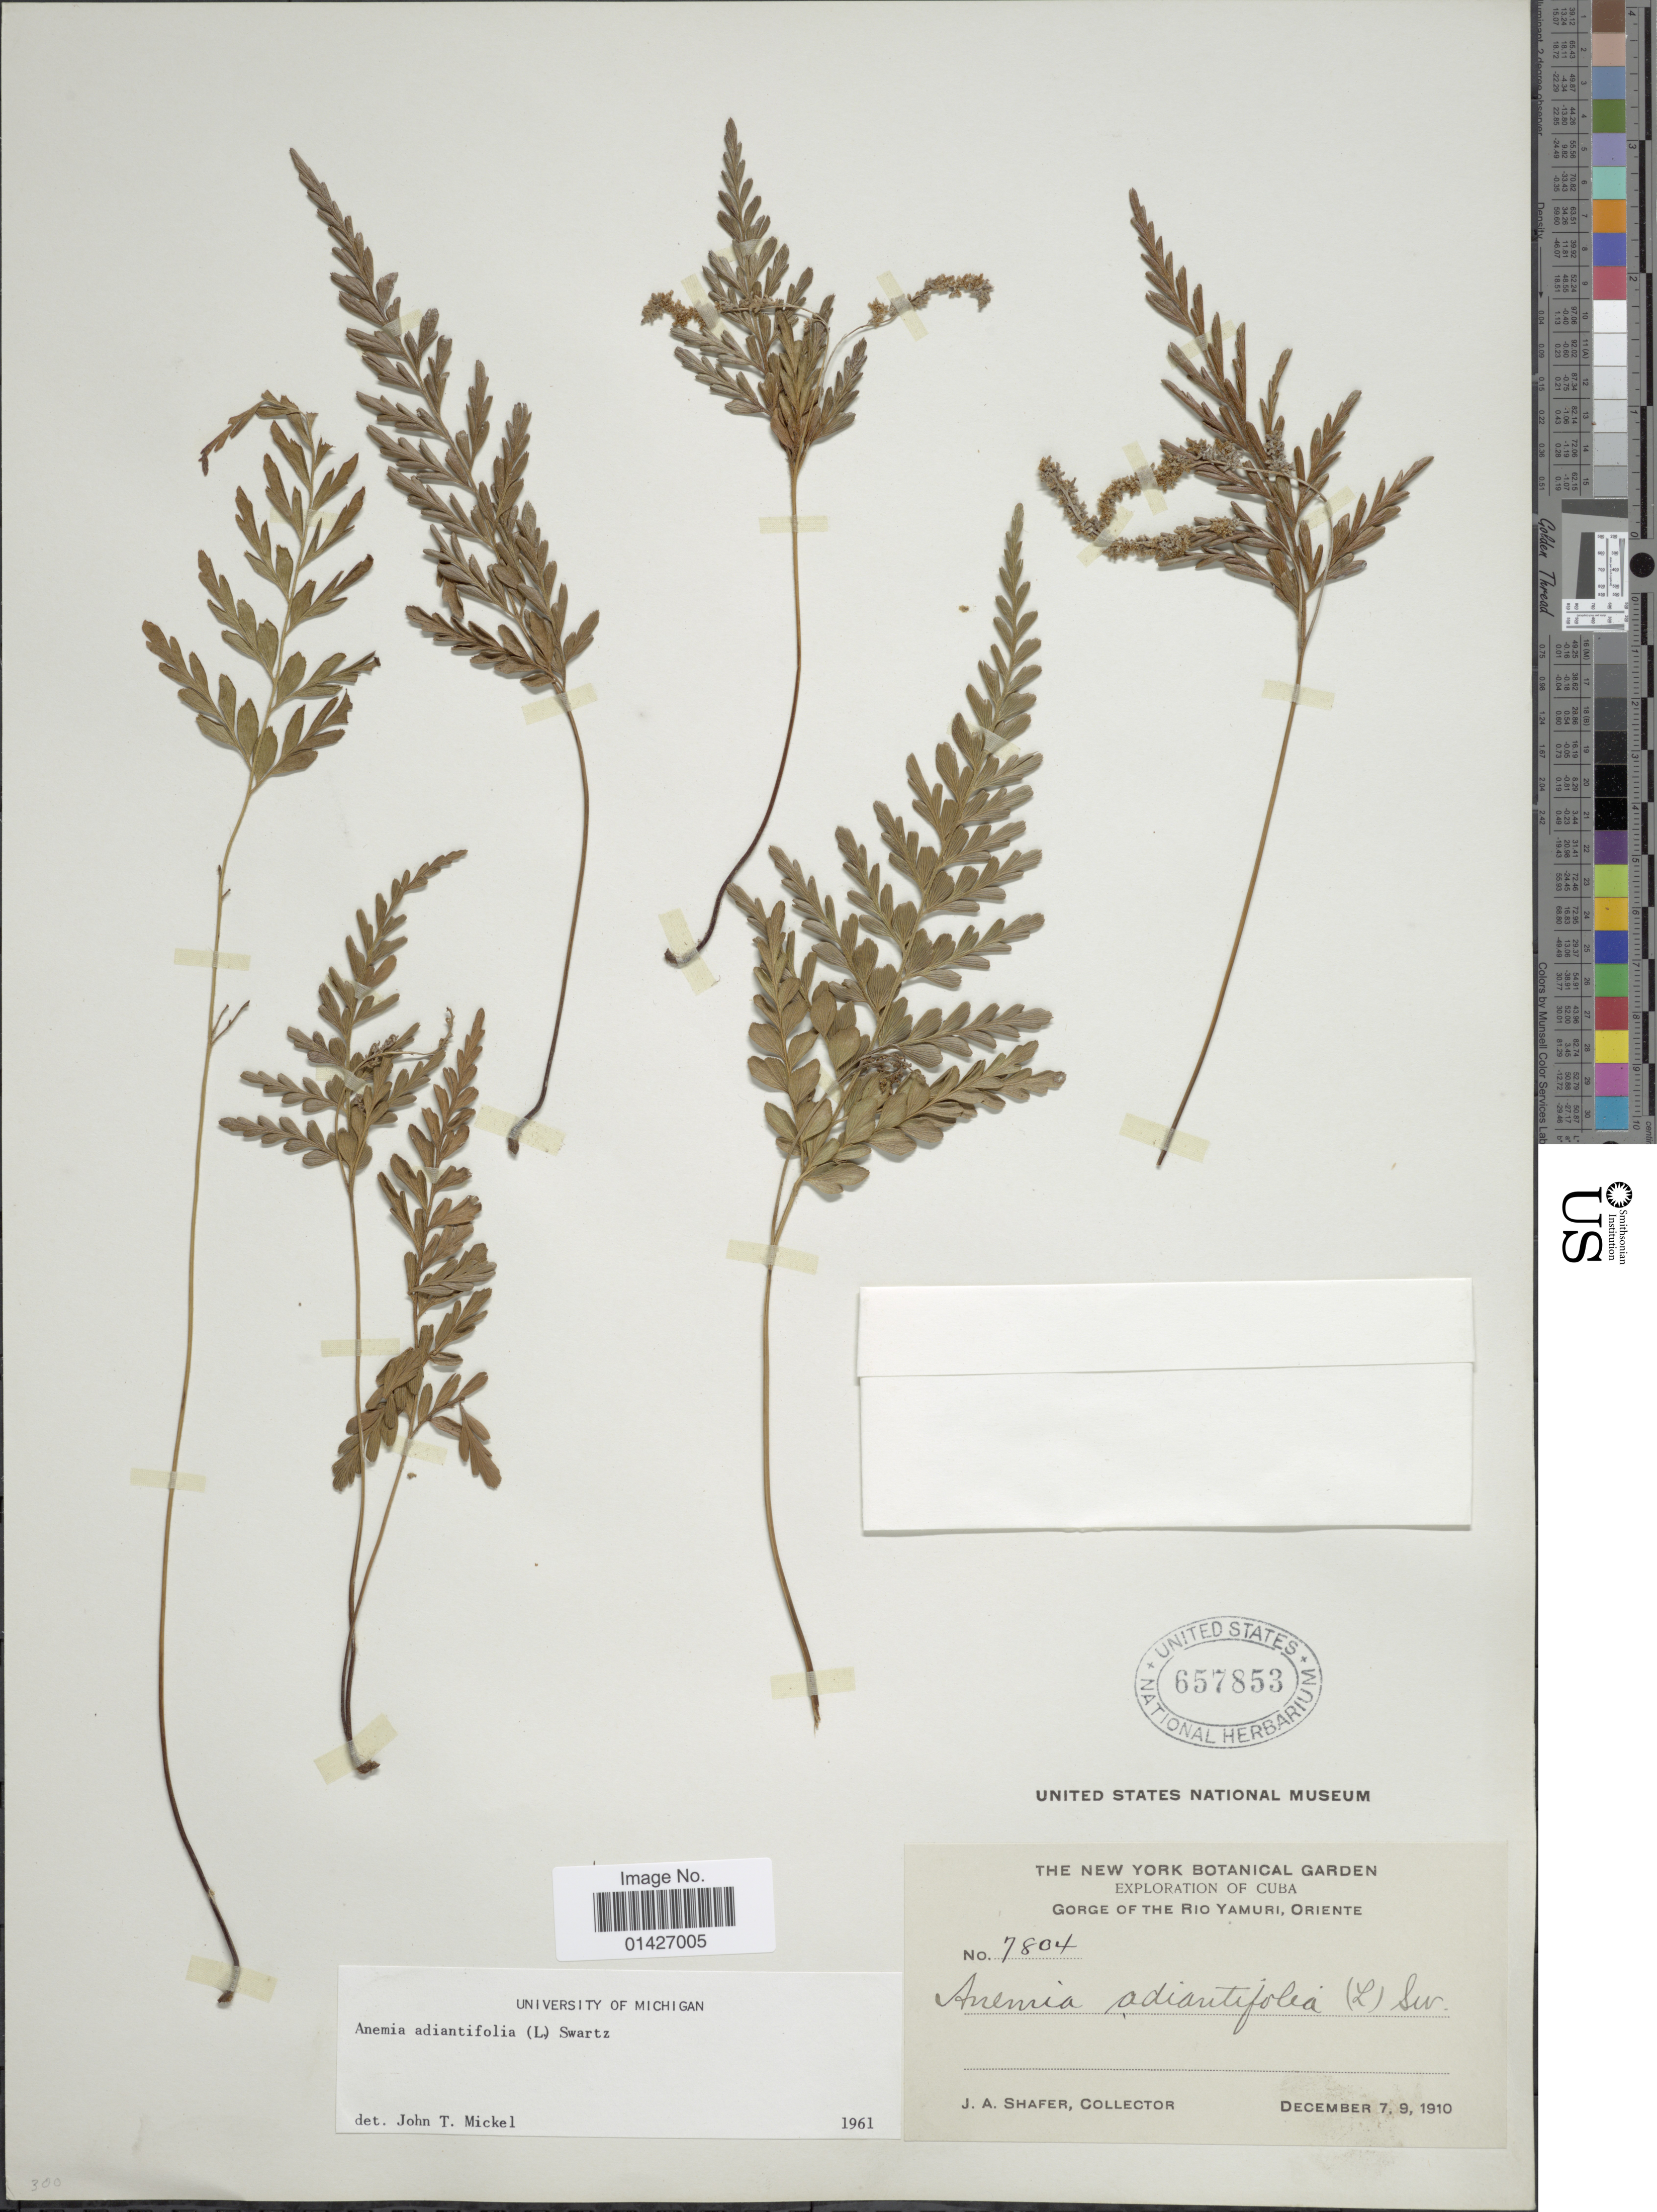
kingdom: Plantae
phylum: Tracheophyta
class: Polypodiopsida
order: Schizaeales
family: Anemiaceae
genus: Anemia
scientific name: Anemia adiantifolia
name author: (L.) Sw.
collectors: J. A. Shafer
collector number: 7804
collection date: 1910-12-07/1910-12-09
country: Cuba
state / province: Oriente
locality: Gorge of the Rio Yamuri, Oriente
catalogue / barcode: US 657853